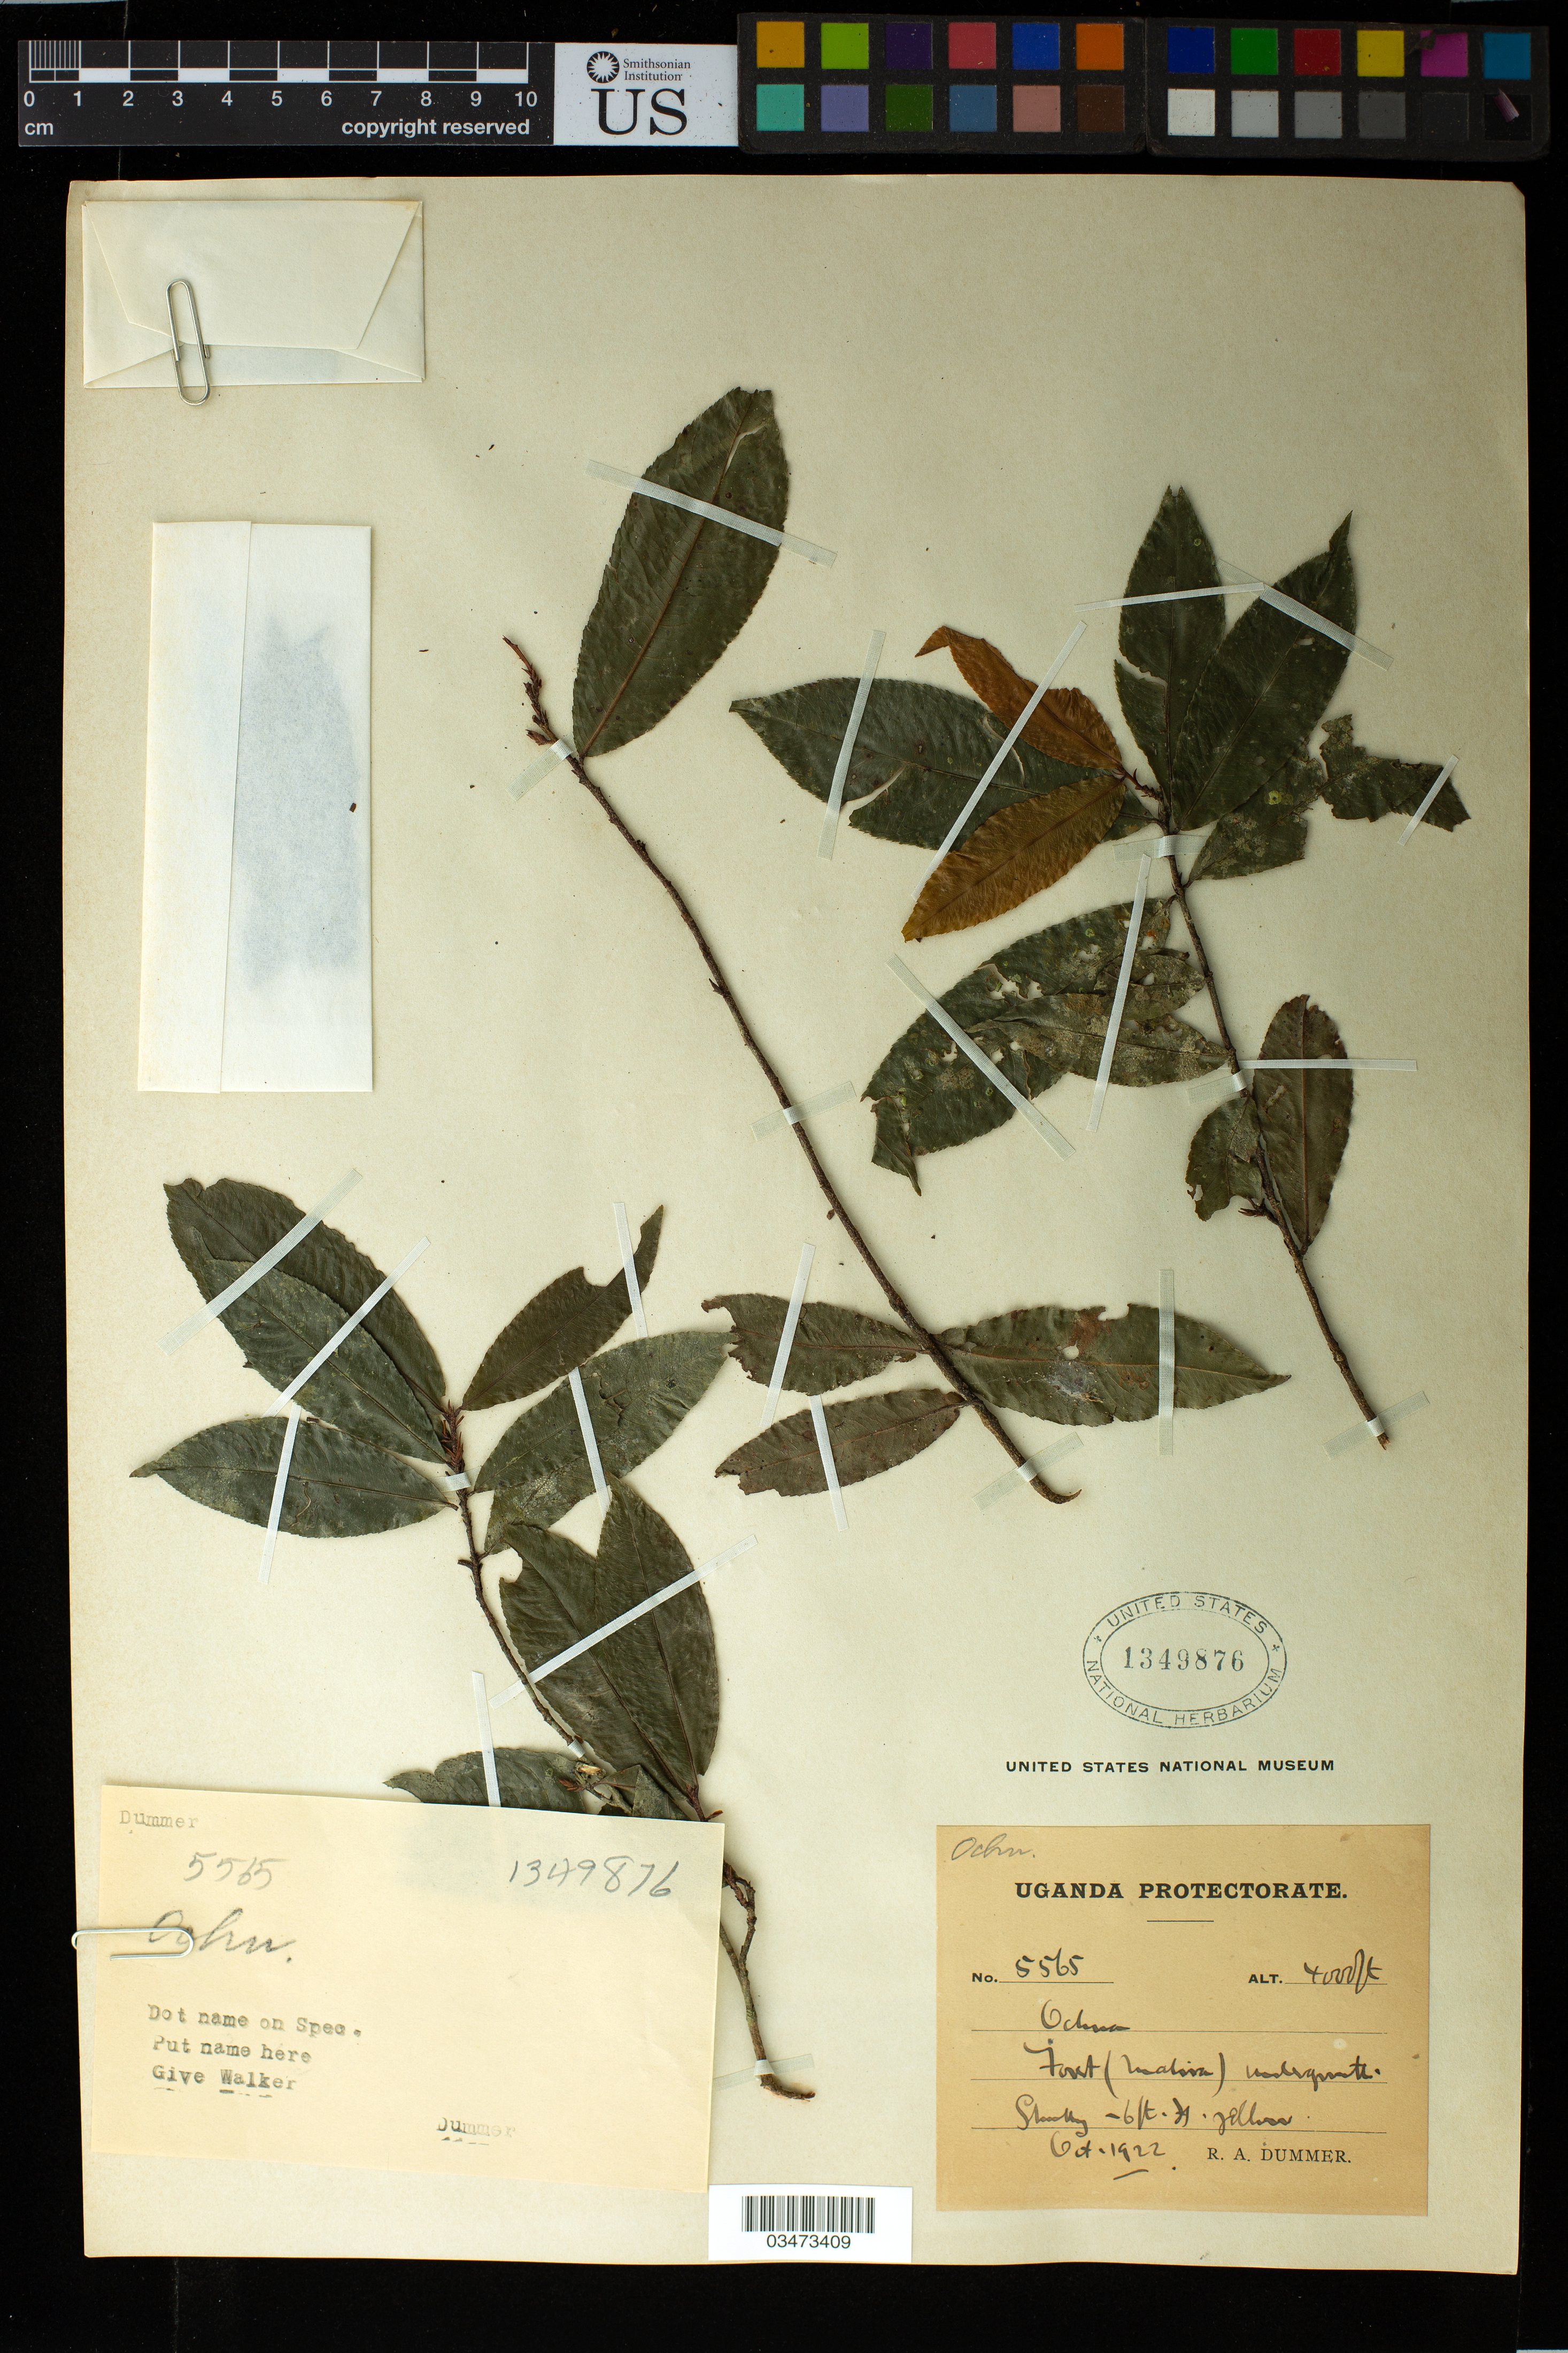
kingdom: Plantae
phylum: Tracheophyta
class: Magnoliopsida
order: Malpighiales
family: Ochnaceae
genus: Ochna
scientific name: Ochna sp.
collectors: R. Dümmer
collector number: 5565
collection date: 1922-10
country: Uganda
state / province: Central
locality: Fort (Maliva) Mulange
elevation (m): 1219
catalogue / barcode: US 1349876